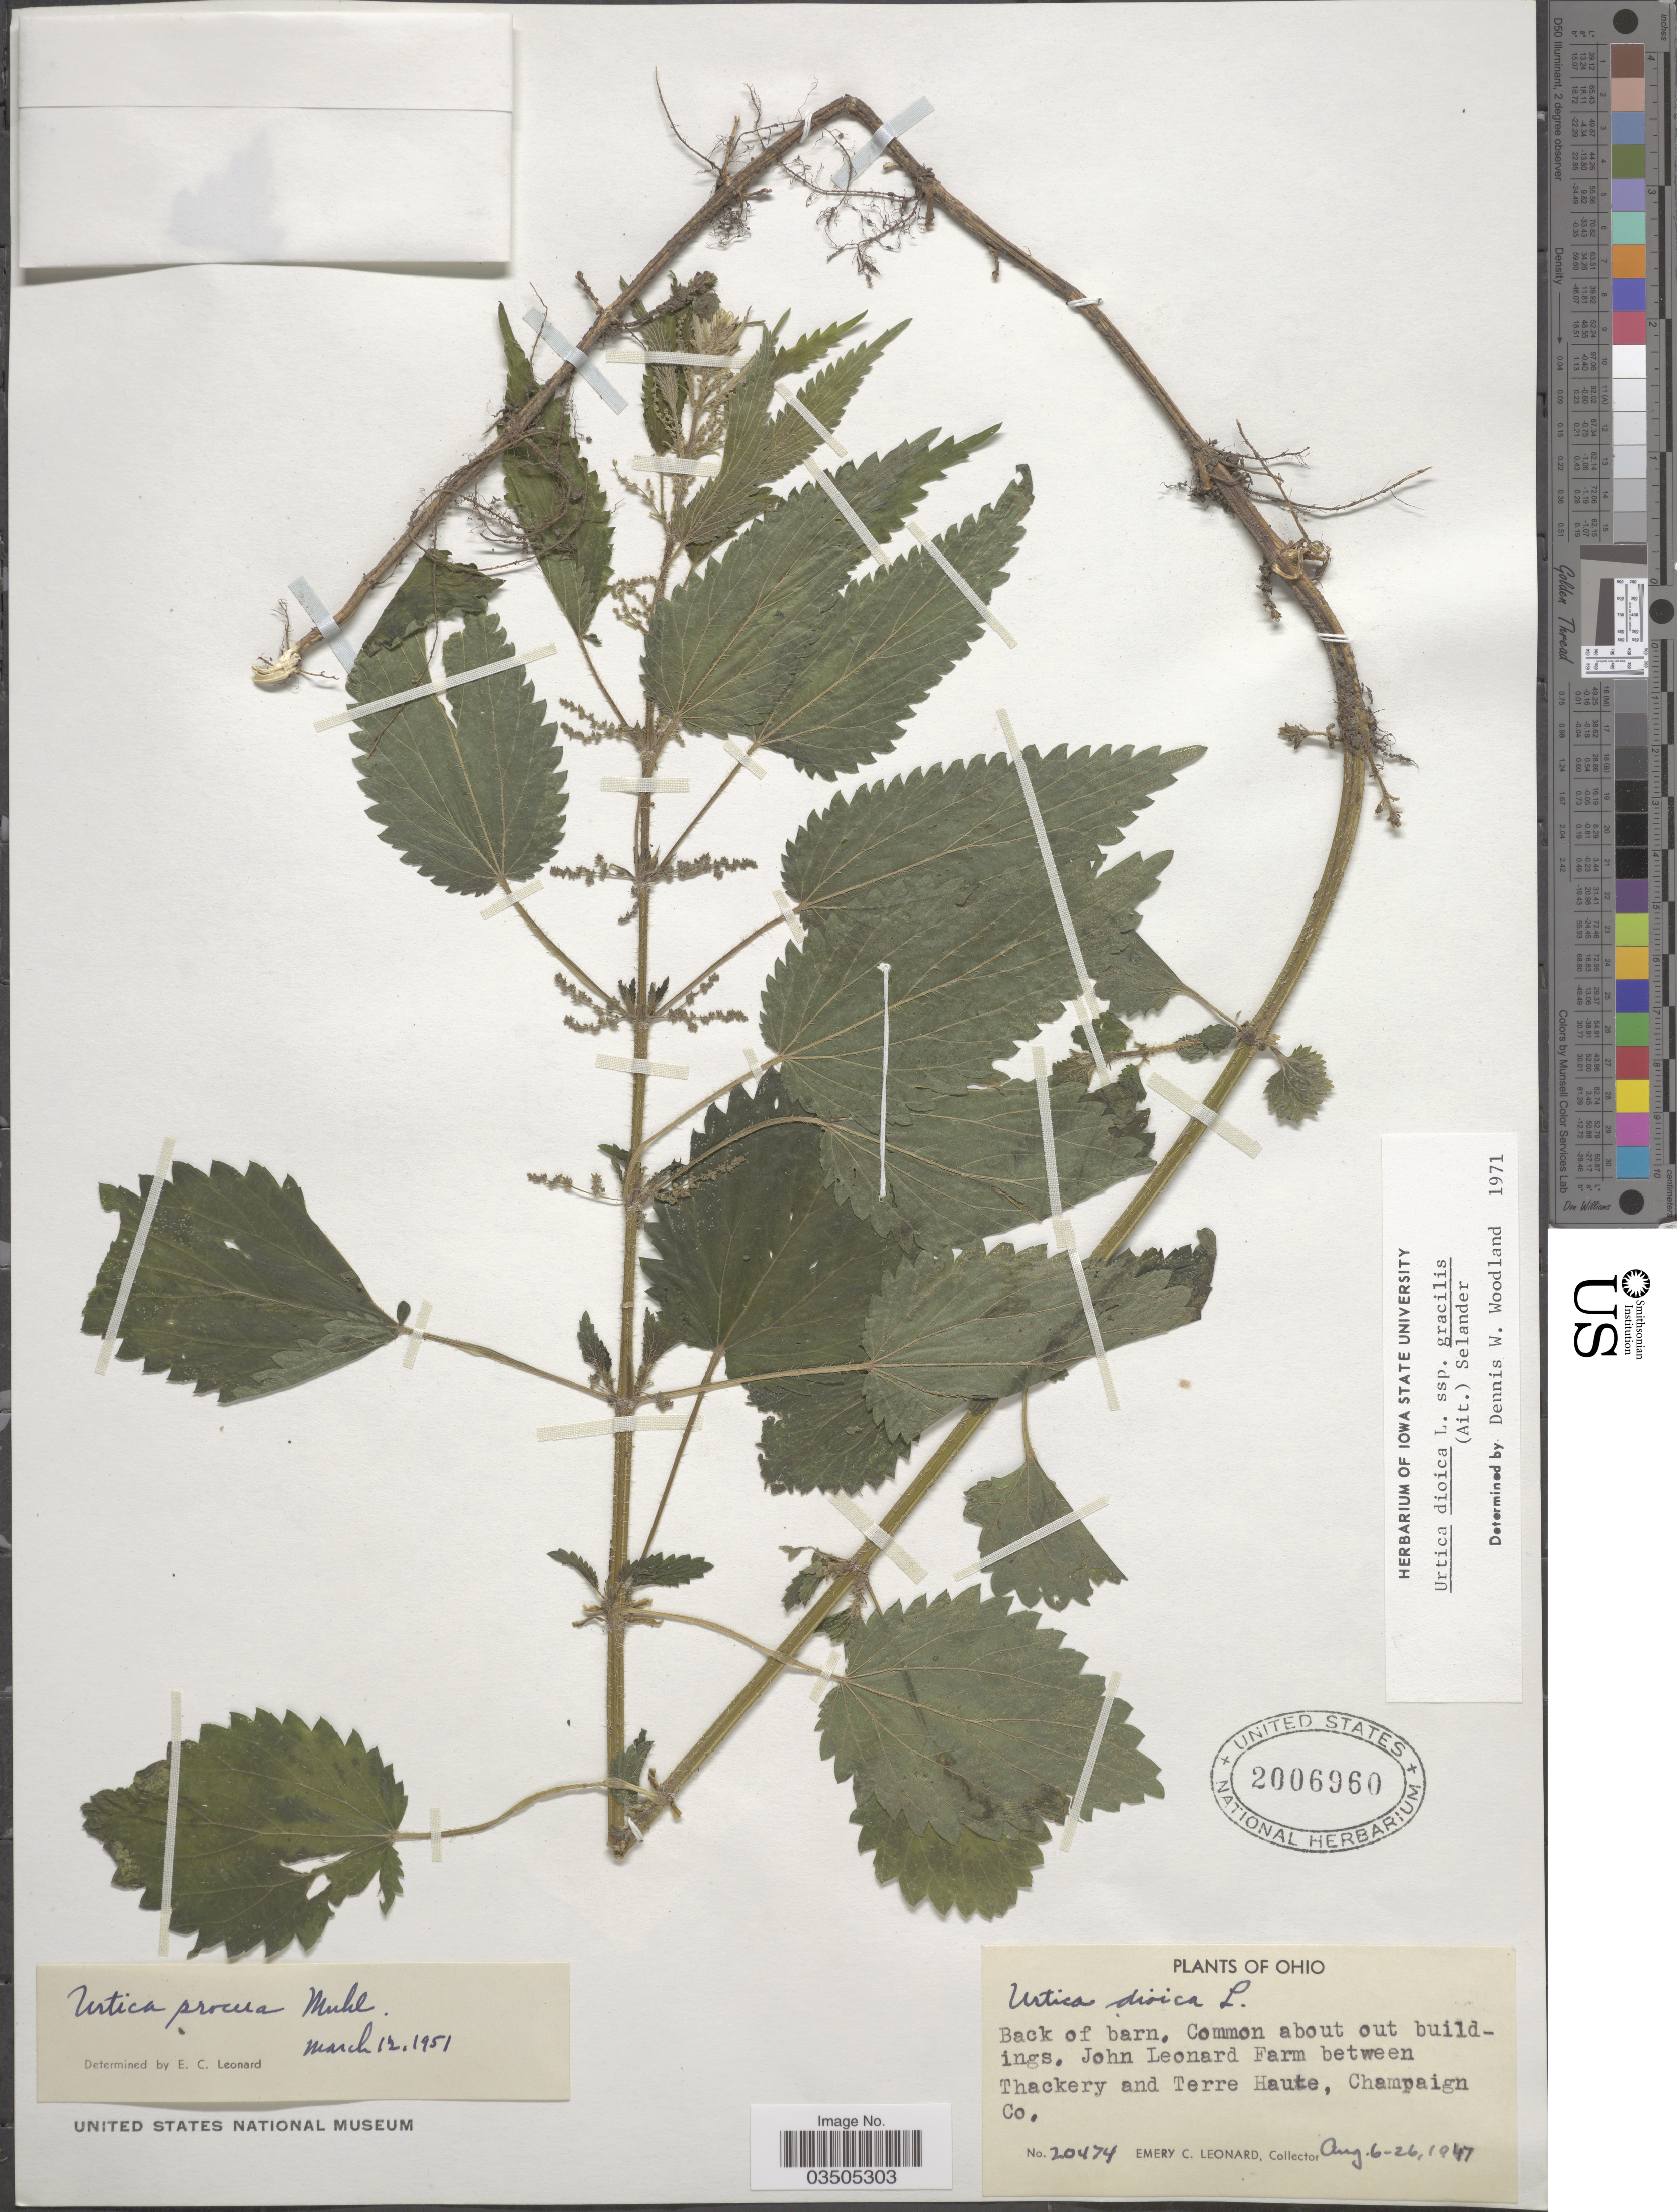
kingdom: Plantae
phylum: Tracheophyta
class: Magnoliopsida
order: Rosales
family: Urticaceae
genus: Urtica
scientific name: Urtica dioica subsp. gracilis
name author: L.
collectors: E. C. Leonard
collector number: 20474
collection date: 1947-08-06/1947-08-26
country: United States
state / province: Ohio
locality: John Leonard Farm between Thackery and Terre Haute, Champaign Co.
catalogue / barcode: US 2006960